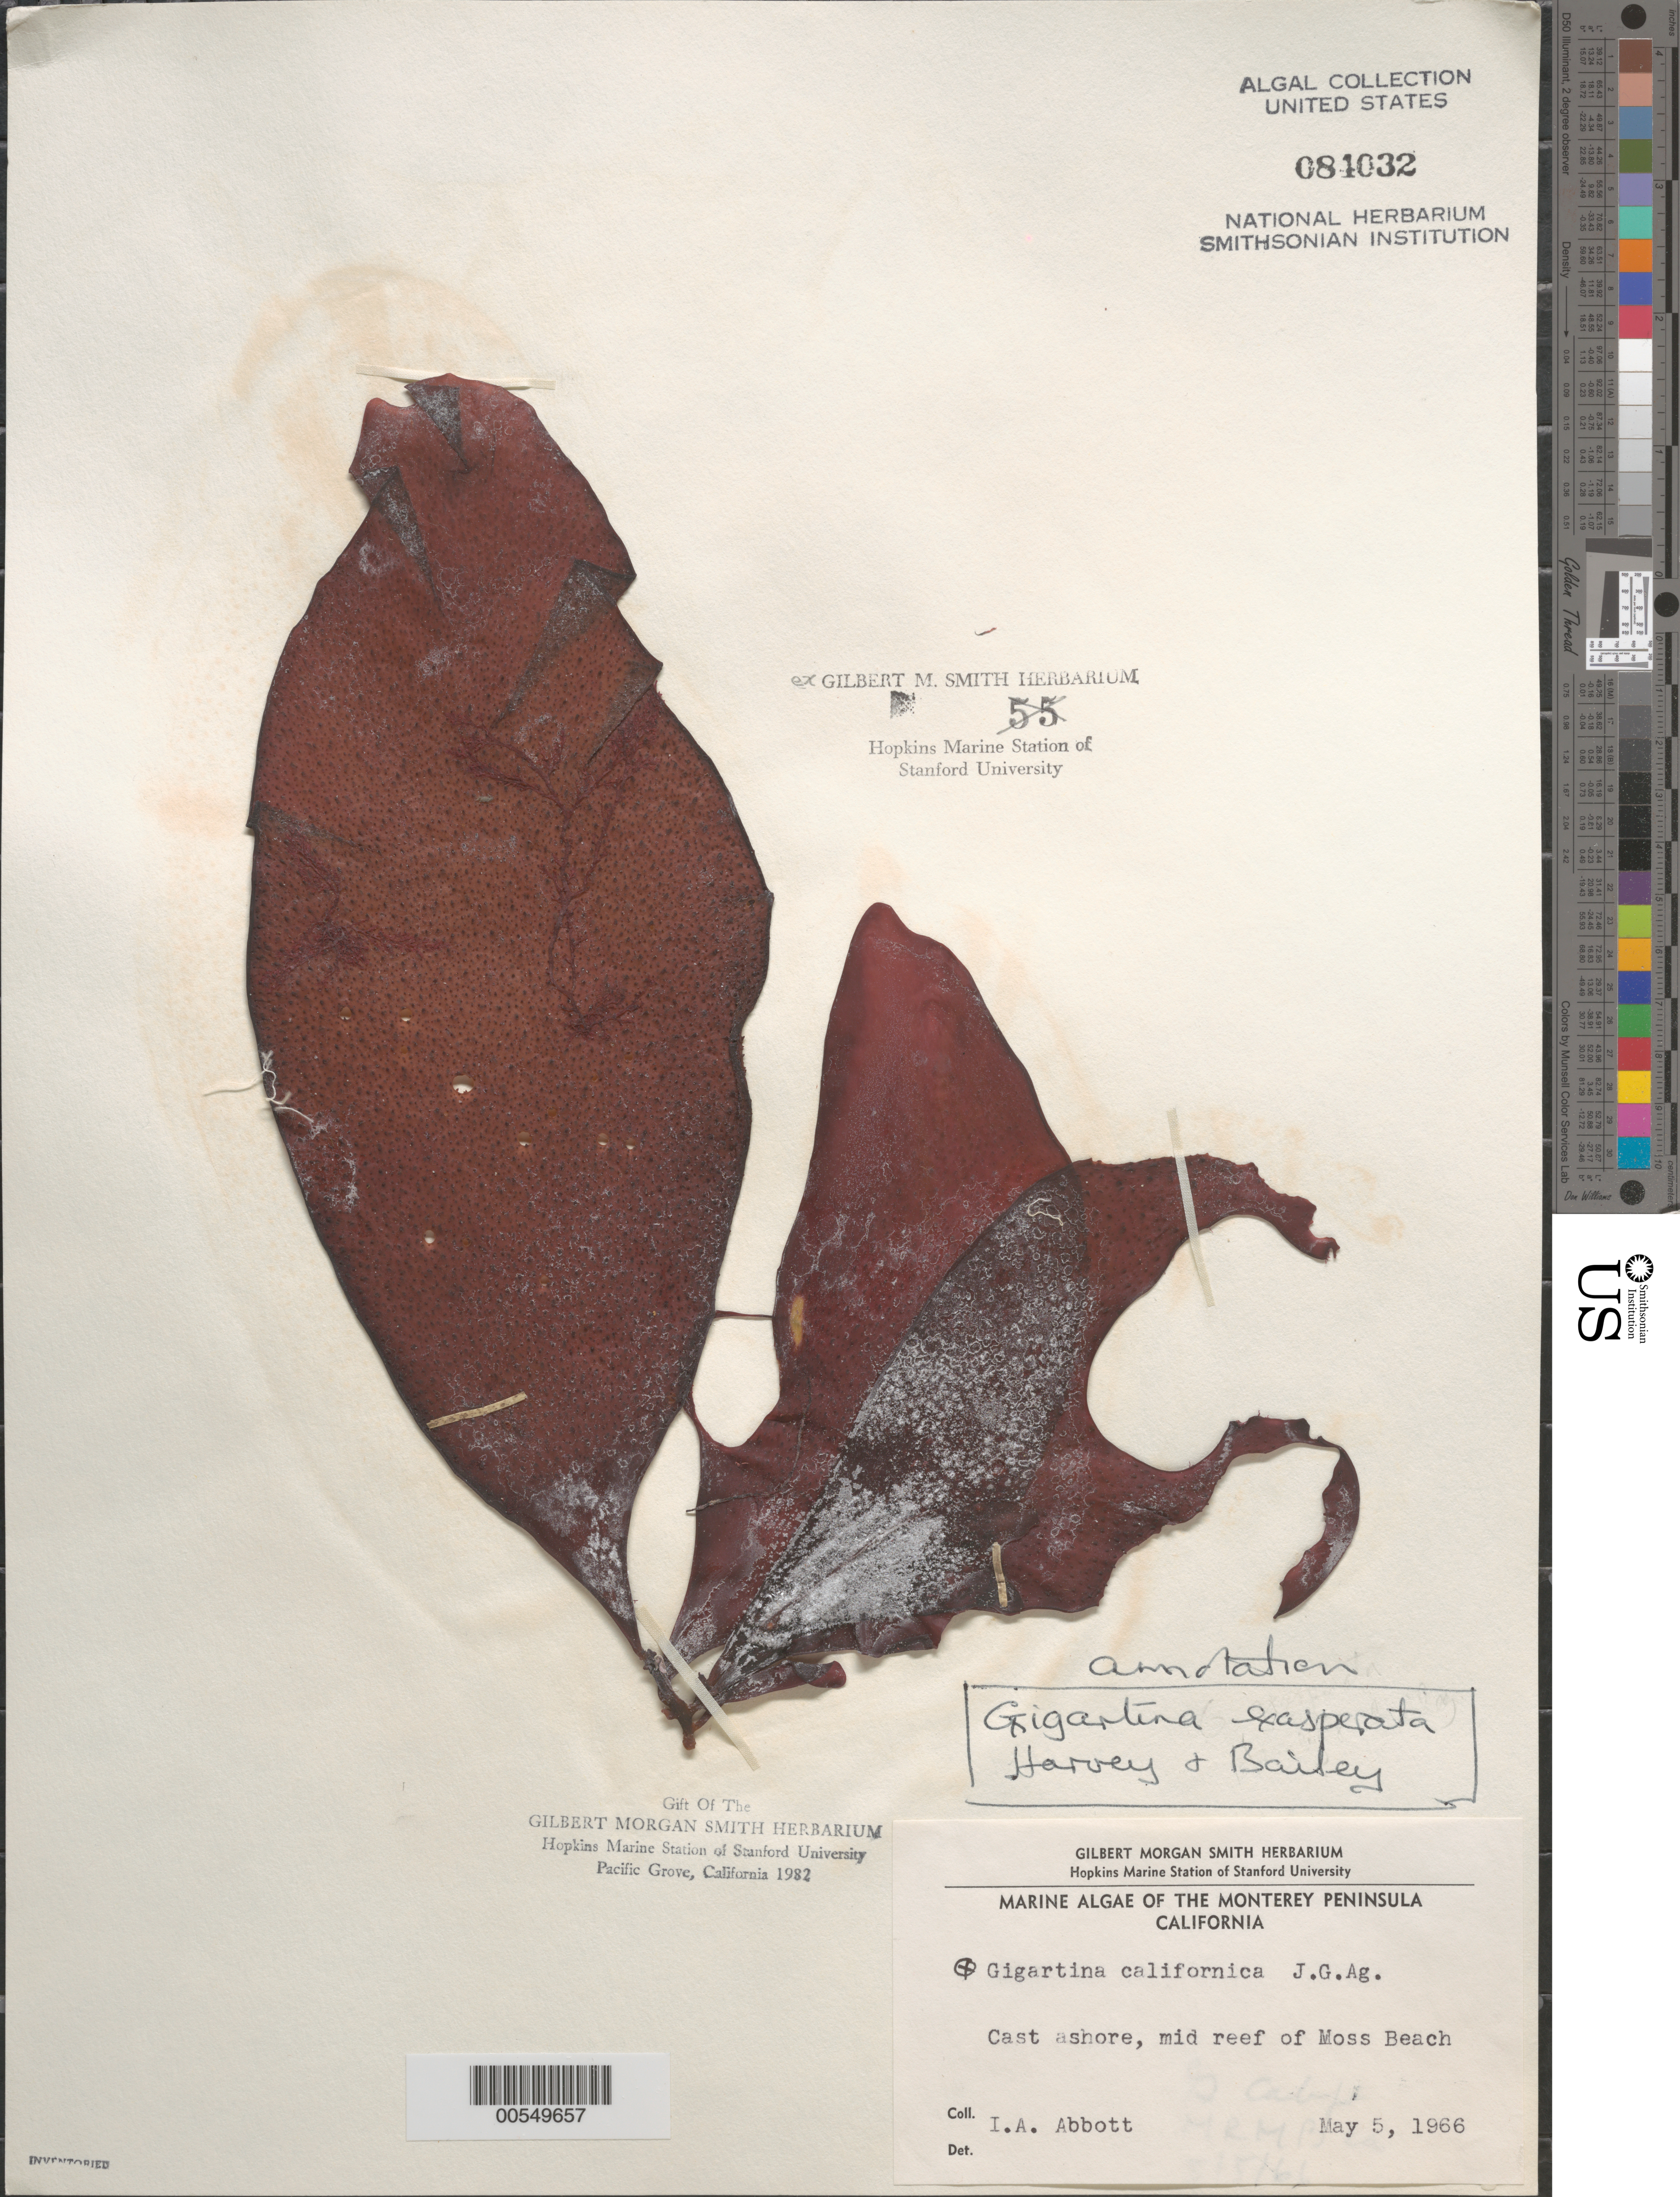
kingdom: Plantae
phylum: Rhodophyta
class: Florideophyceae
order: Gigartinales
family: Gigartinaceae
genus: Chondracanthus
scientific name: Chondracanthus exasperatus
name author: (Harv. & J. Bailey) J.R. Hughey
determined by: Algae name updating Project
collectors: I. A. Abbott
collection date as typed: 05 May 1966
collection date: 1966-05-05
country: United States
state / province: California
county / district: Monterey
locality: Middle reef of Moss Beach, Monterey Peninsula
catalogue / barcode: US 84032